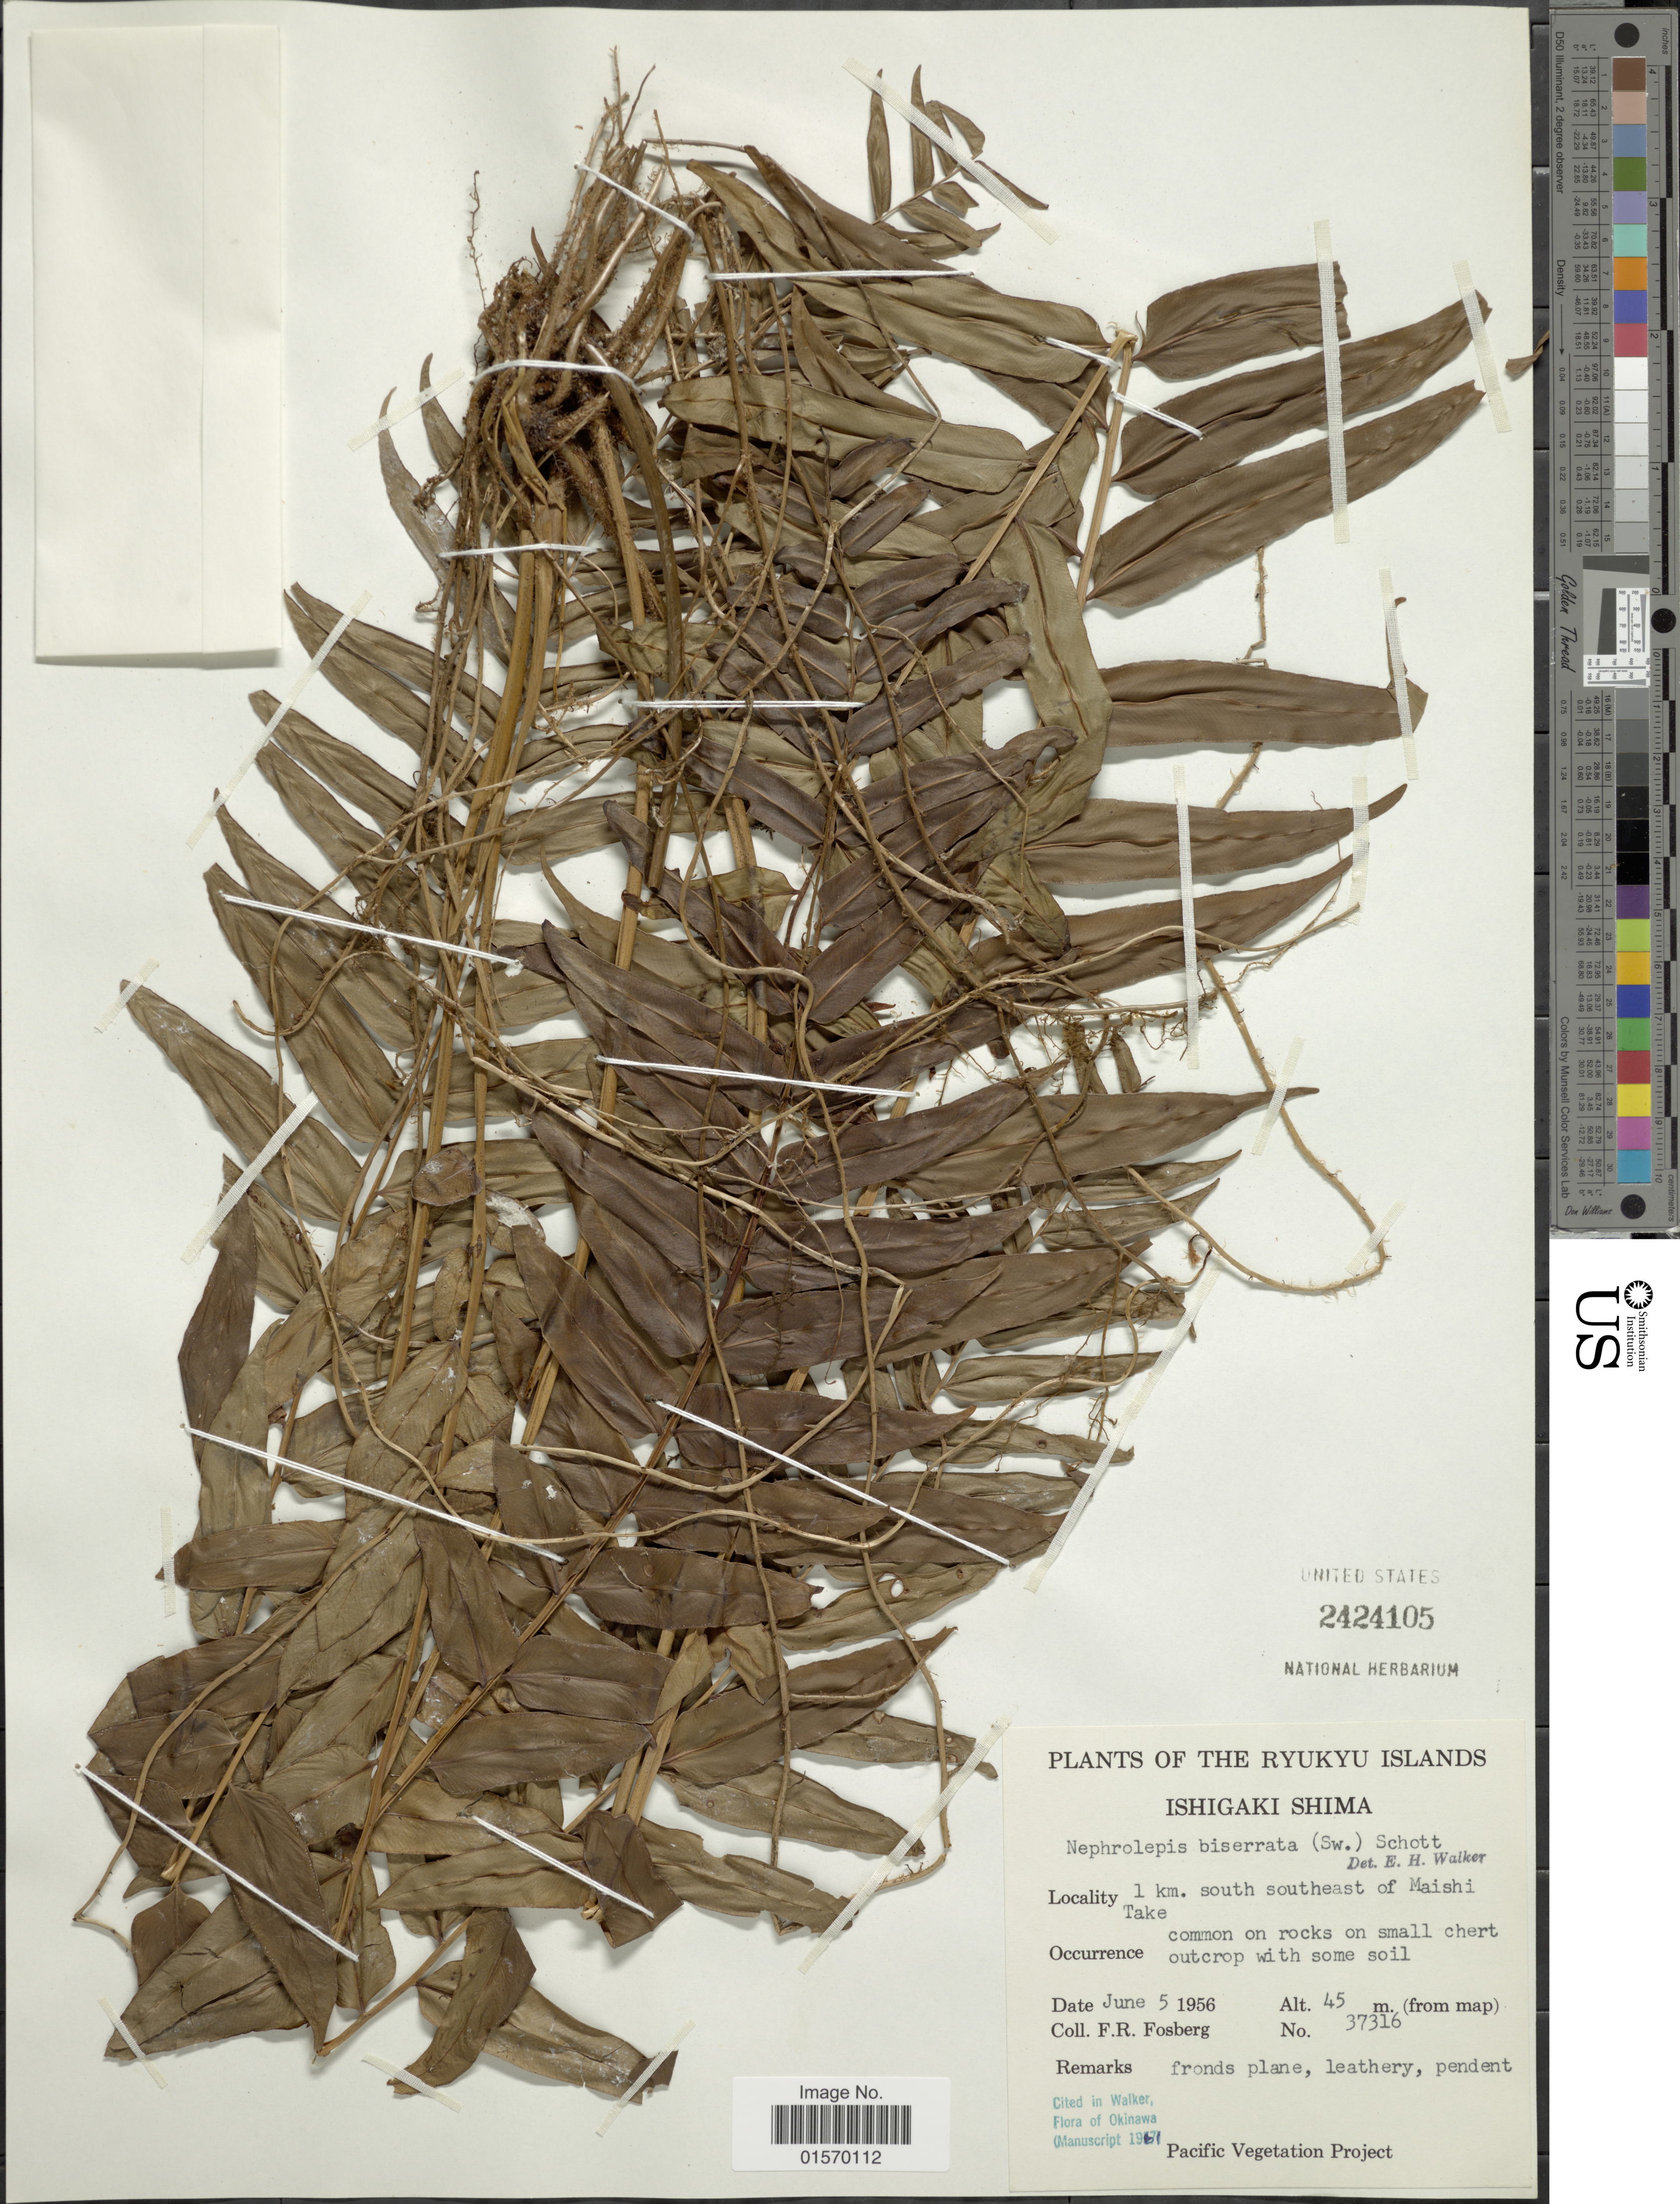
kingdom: Plantae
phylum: Tracheophyta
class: Polypodiopsida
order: Polypodiales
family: Nephrolepidaceae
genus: Nephrolepis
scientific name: Nephrolepis biserrata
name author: (Sw.) Schott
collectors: F. R. Fosberg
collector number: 37316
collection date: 1956-06-05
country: Japan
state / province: Okinawa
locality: Ryukyu Islands. Ishigaki Shima. 1 km. south southeast of Maishi Take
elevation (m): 45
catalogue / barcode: US 2424105